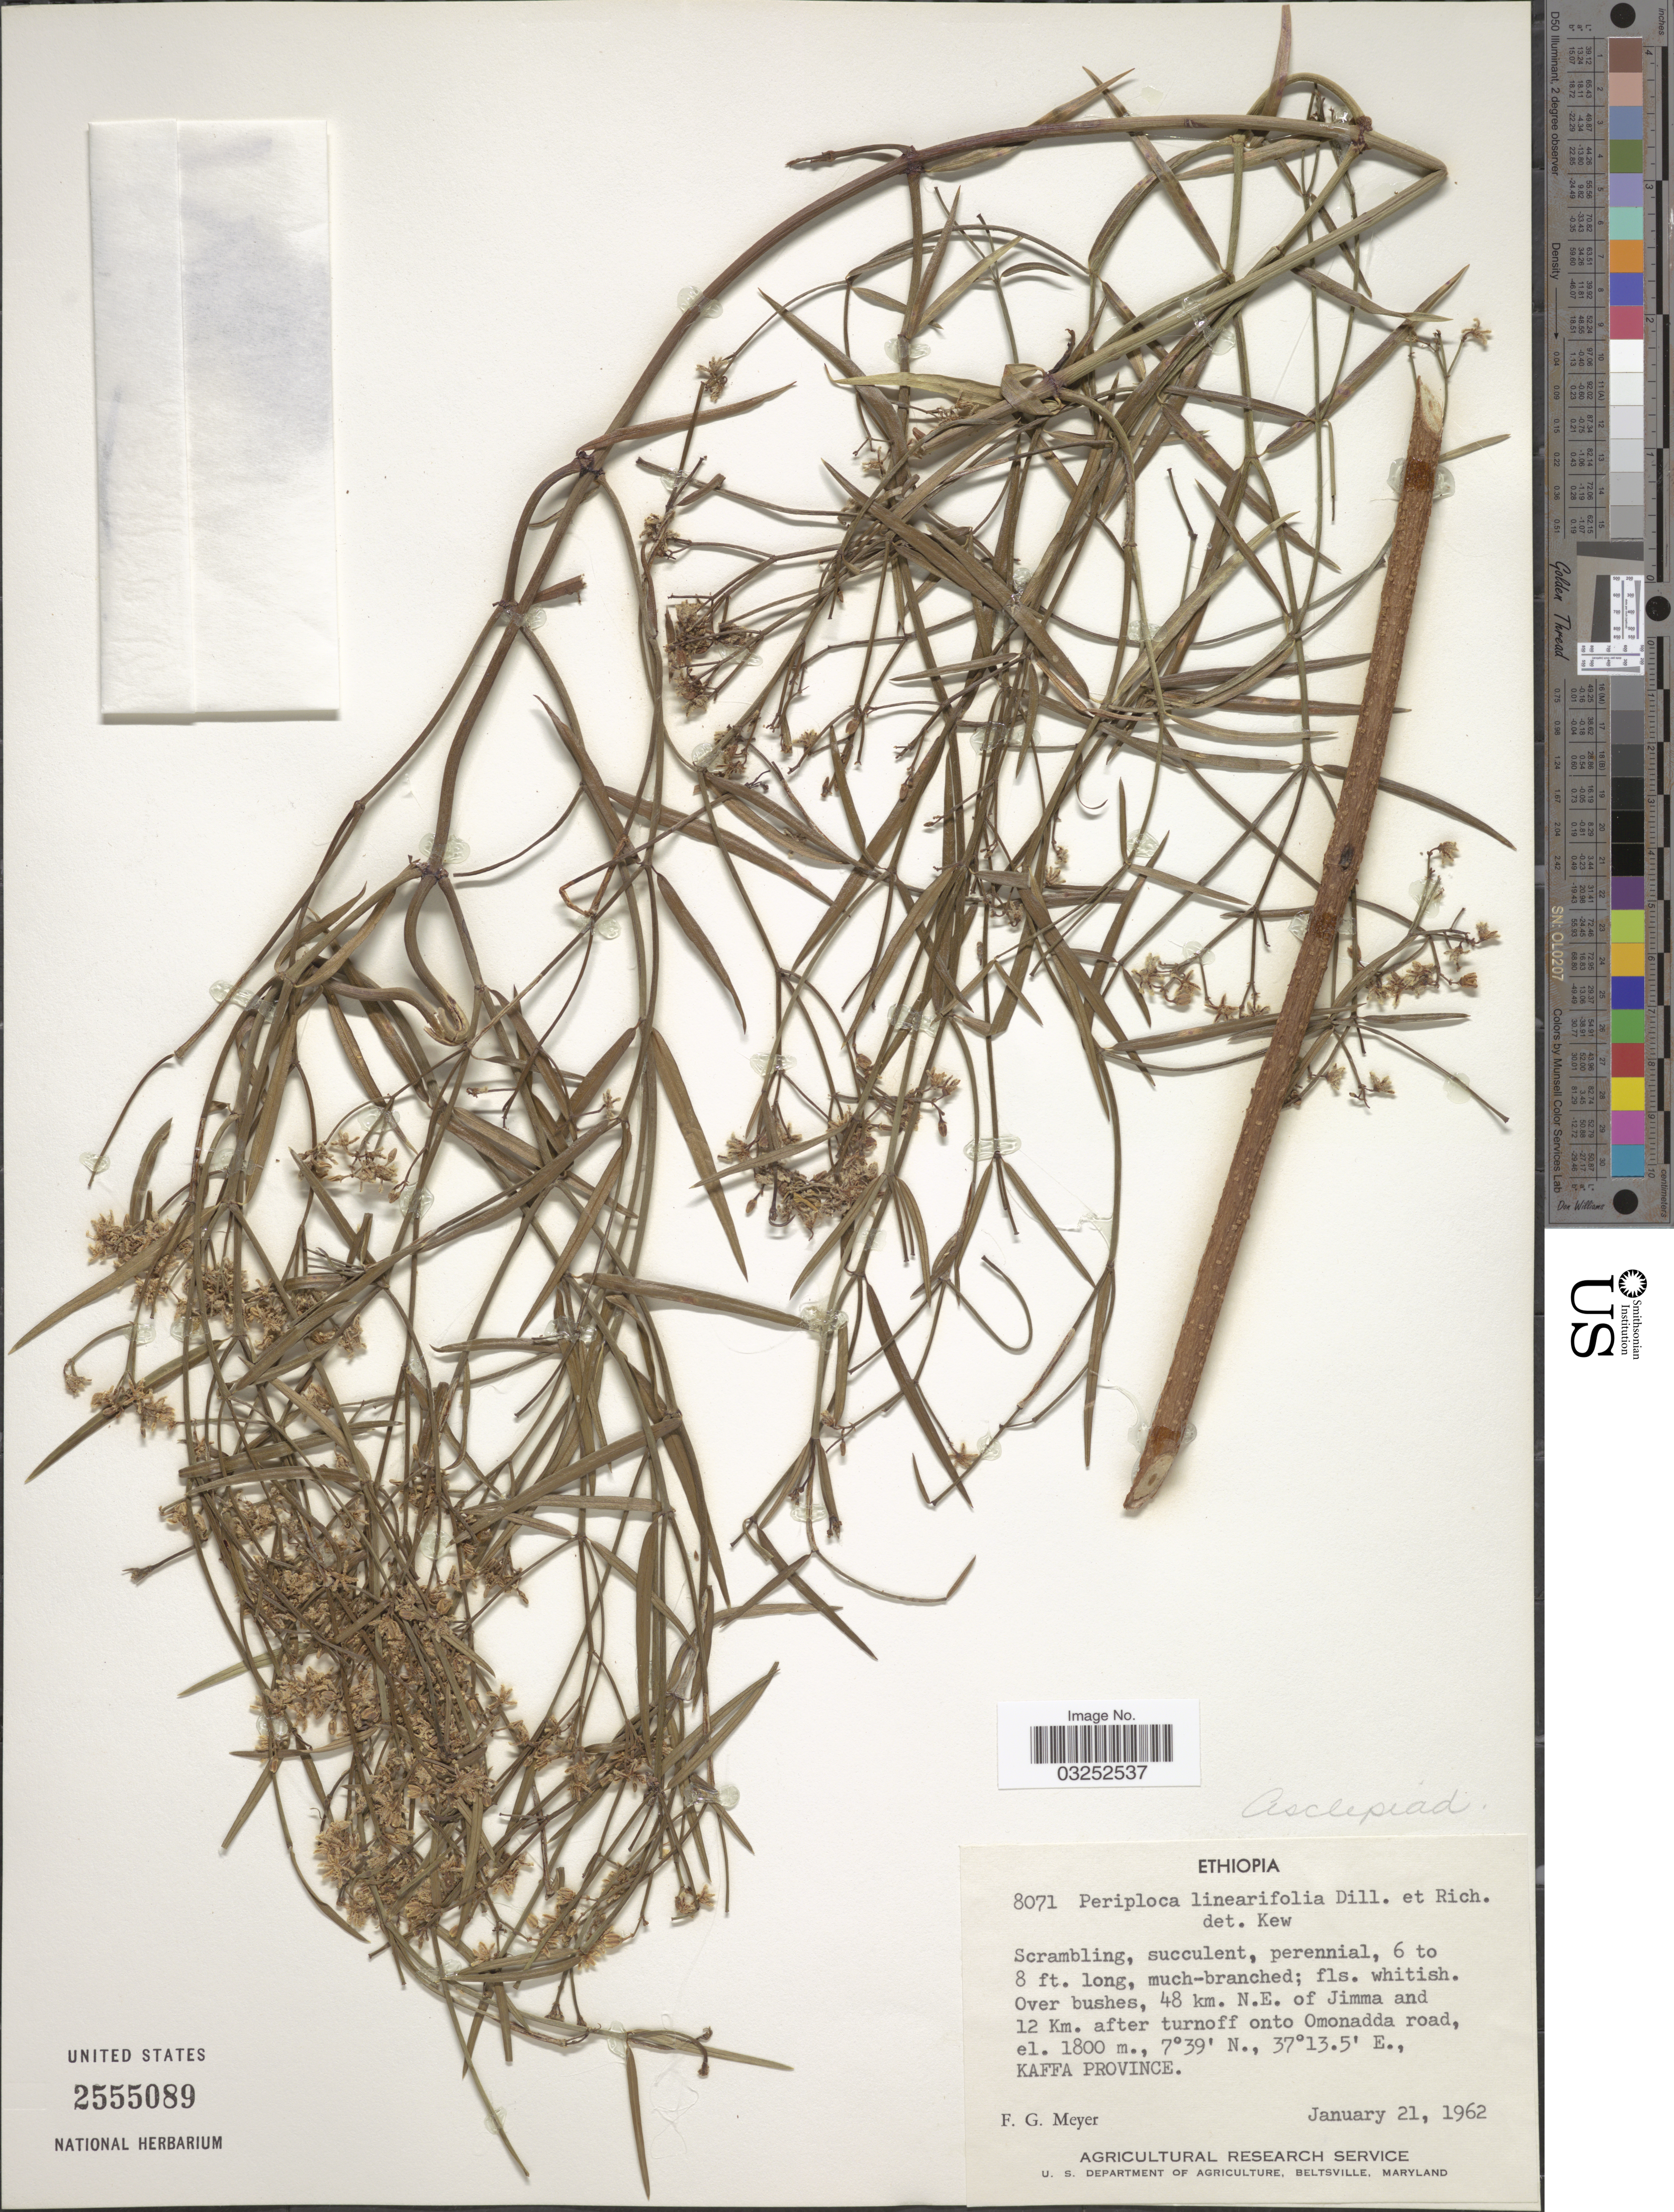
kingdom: Plantae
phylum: Tracheophyta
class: Magnoliopsida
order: Gentianales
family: Apocynaceae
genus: Periploca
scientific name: Periploca linearifolia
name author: Rich. & Quart.-Dill.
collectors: F. G. Meyer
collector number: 8071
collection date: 1962-01-21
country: Ethiopia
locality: Over bushes, 48 km. N.E. of Jimma and 12 Km. after turnoff onto Omonadda road. Kaffa Province.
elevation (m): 1800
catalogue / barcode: US 2555089